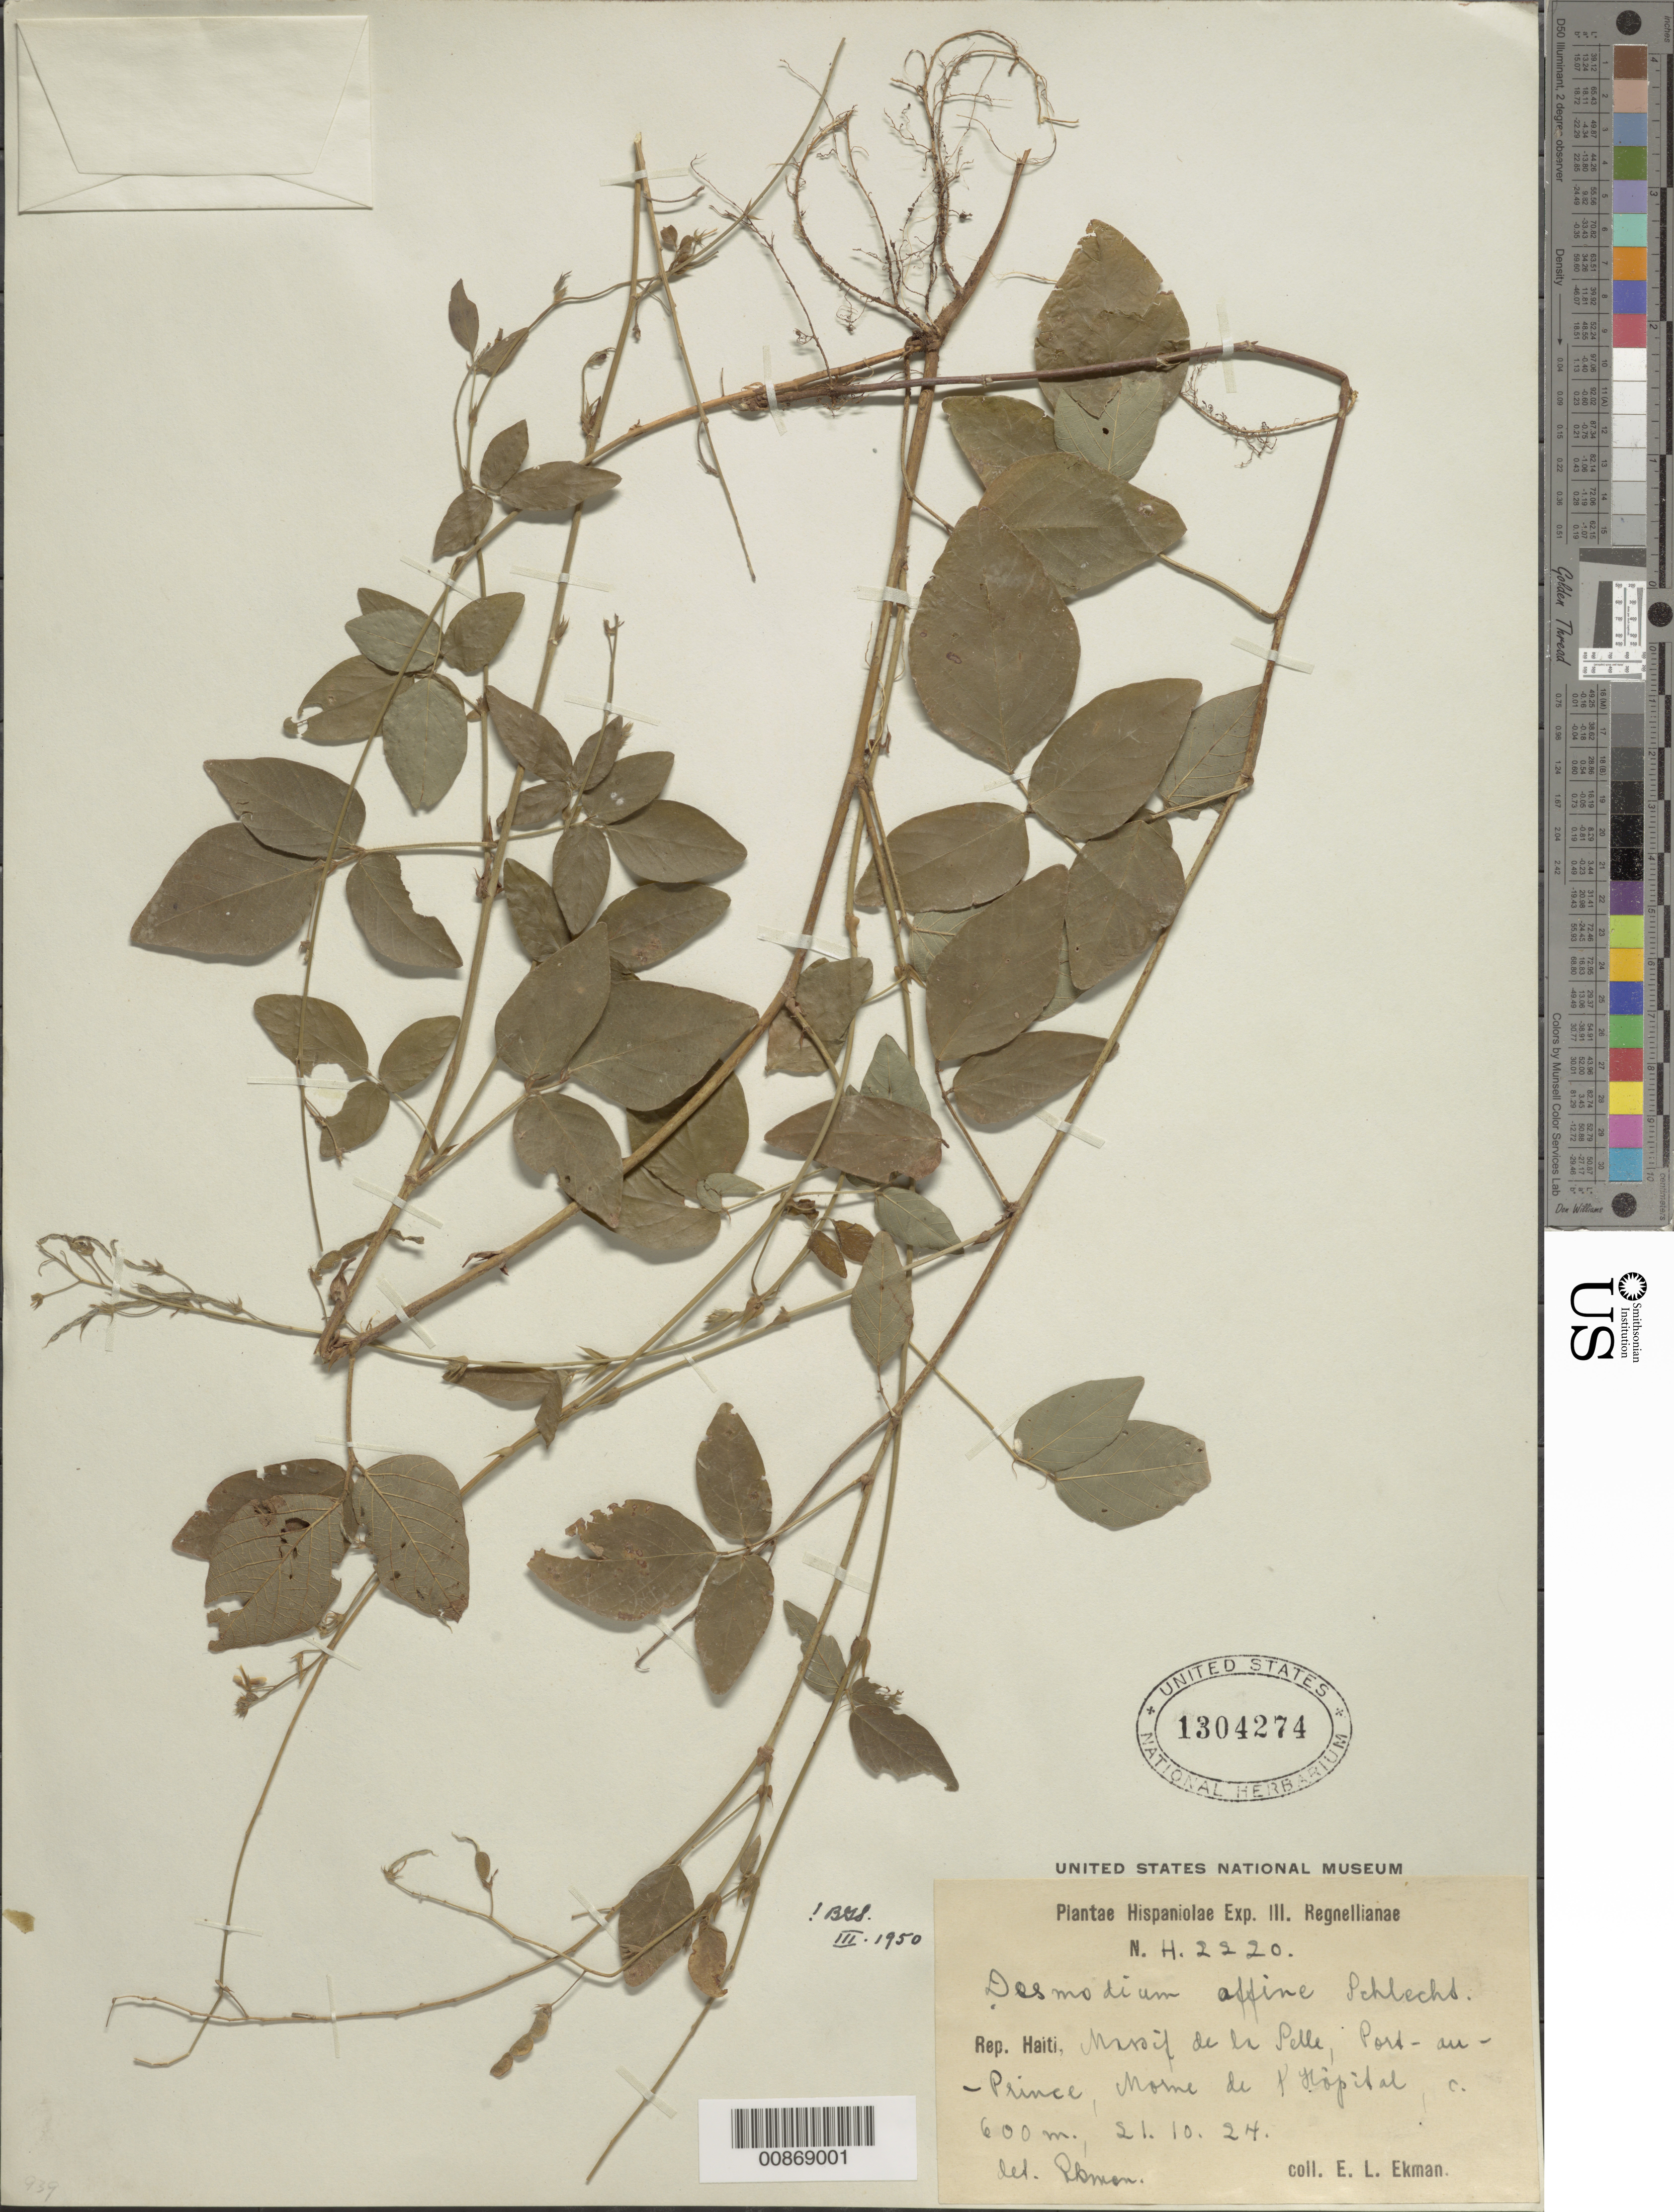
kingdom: Plantae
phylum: Tracheophyta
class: Magnoliopsida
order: Fabales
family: Fabaceae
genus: Desmodium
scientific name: Desmodium affine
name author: Schltdl.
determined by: Schubert, Bernice G.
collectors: E. L. Ekman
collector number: H 2220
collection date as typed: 21 Oct 1924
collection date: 1924-10-21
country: Haiti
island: Hispaniola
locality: Massif de la Selle, Port-au-Prince, Morne de l'Hôpital.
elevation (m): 600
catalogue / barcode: US 1304274